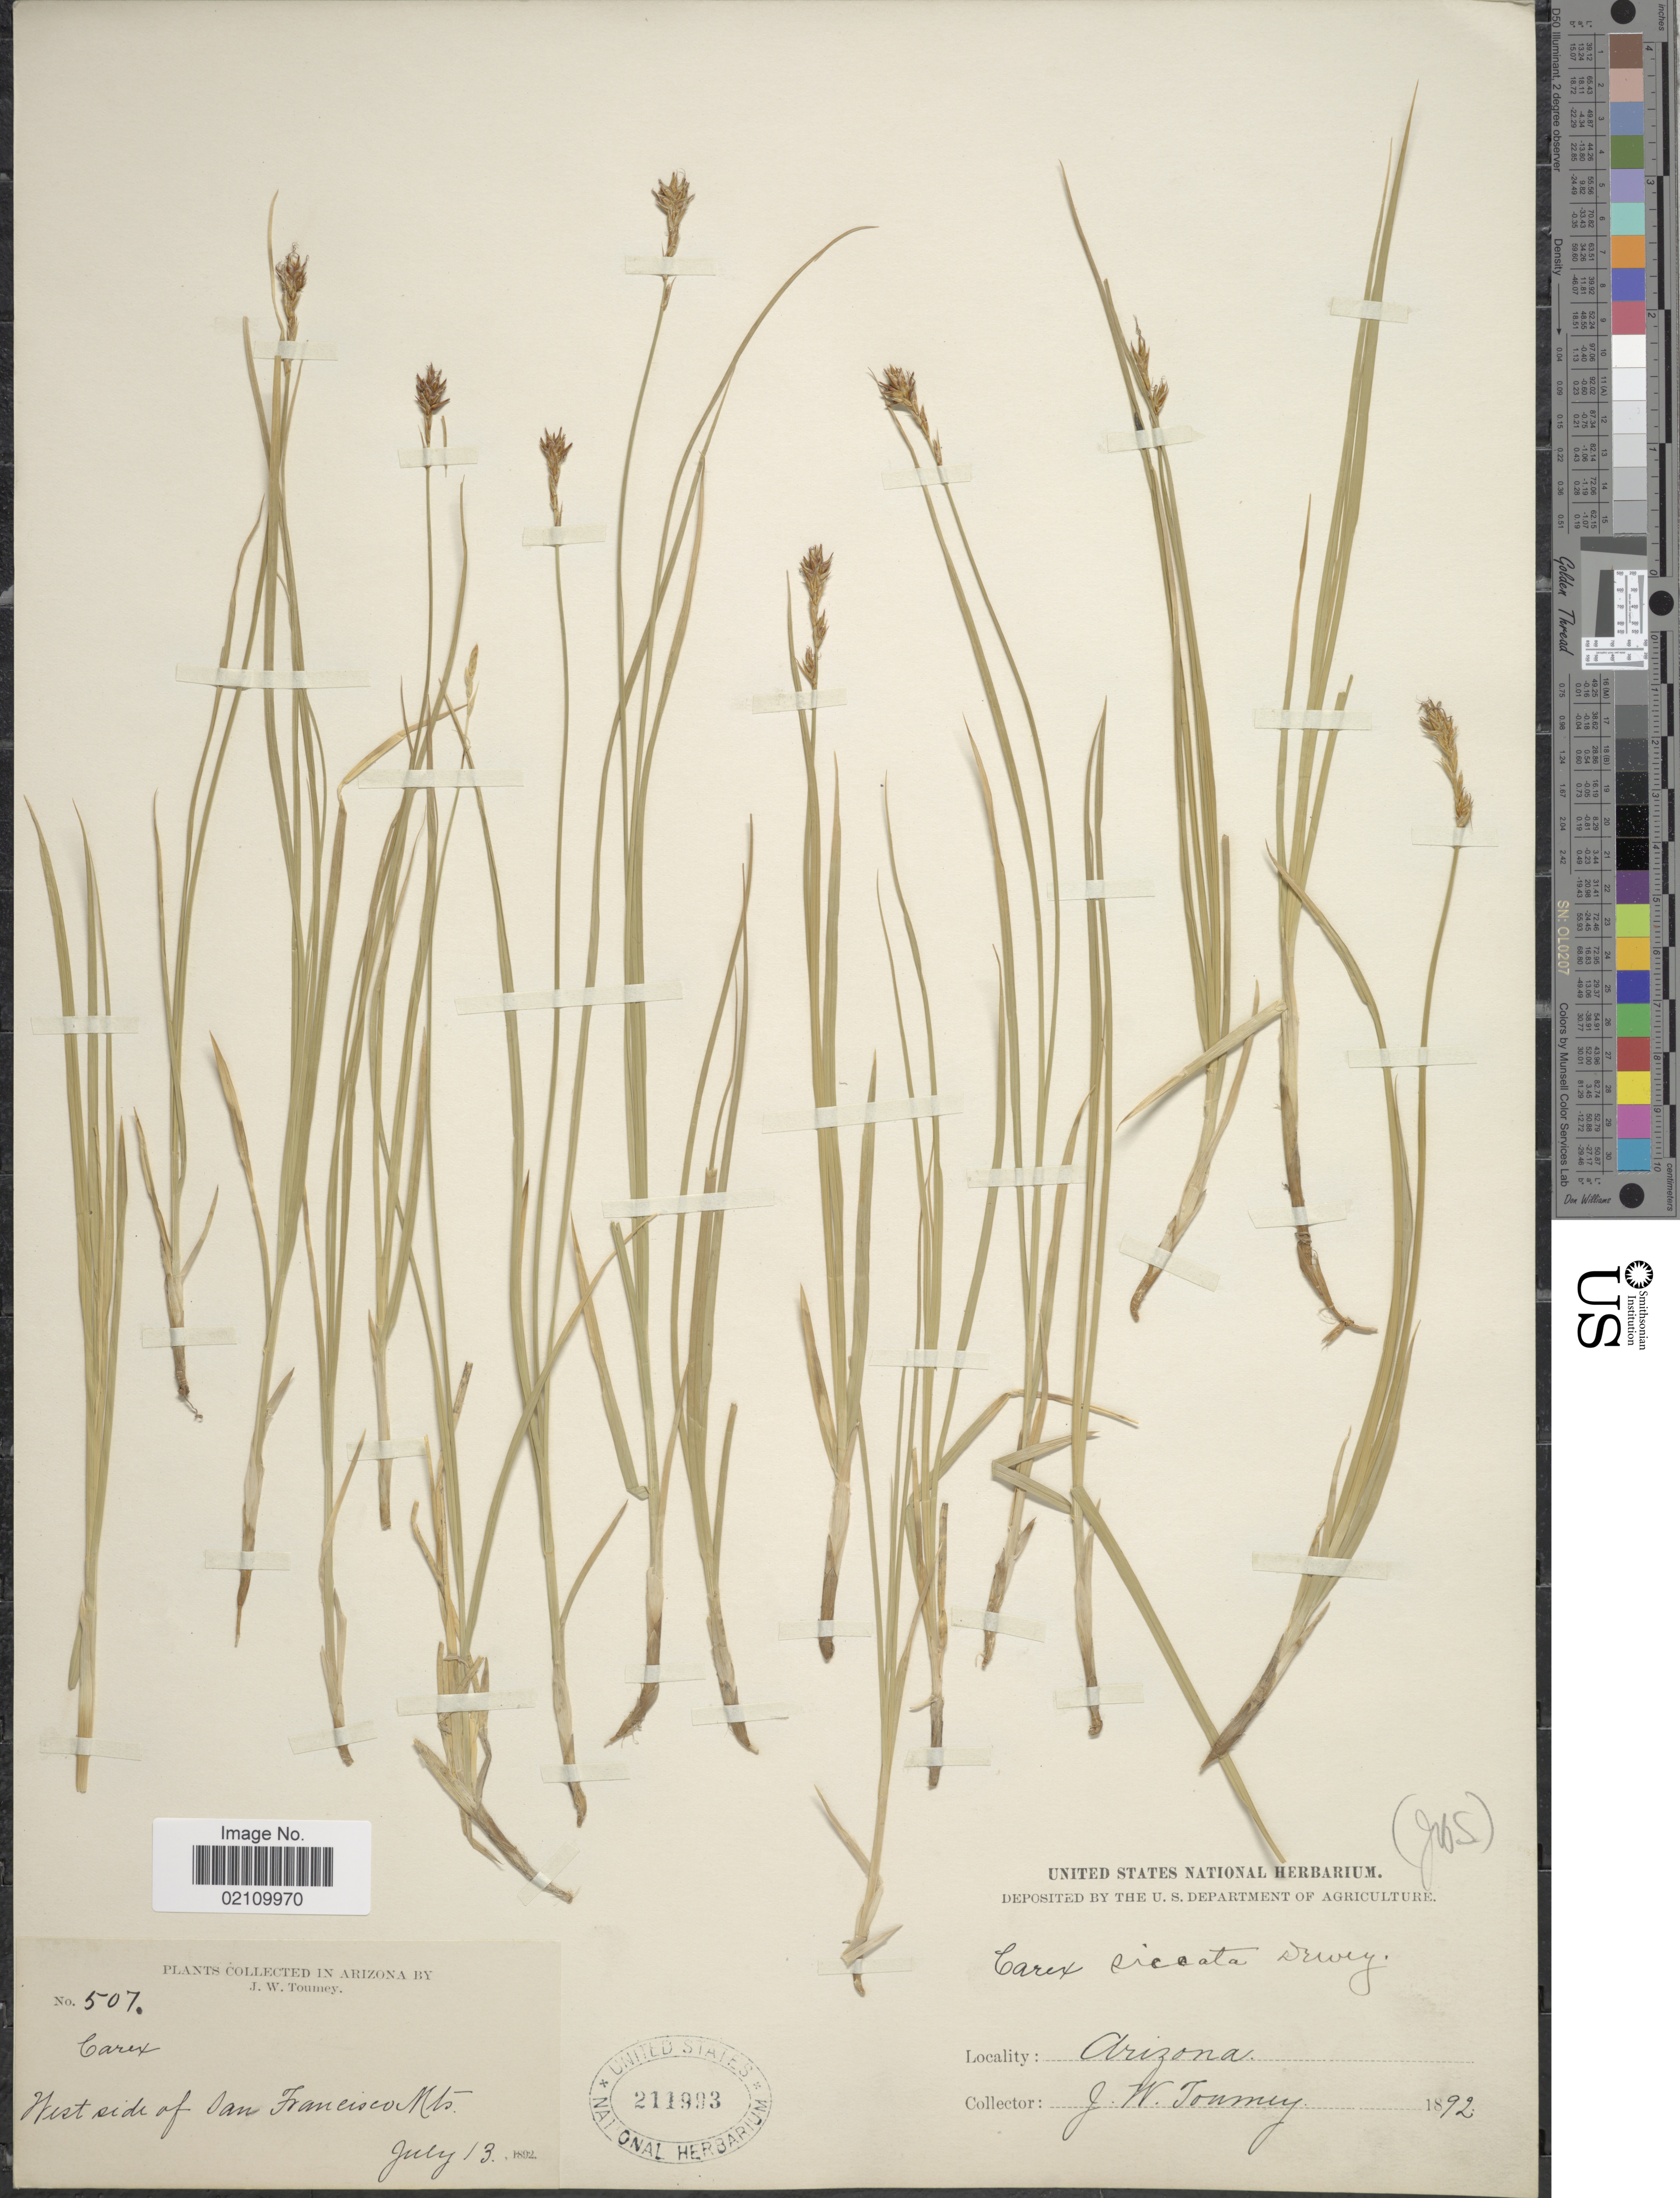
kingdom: Plantae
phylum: Tracheophyta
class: Liliopsida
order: Poales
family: Cyperaceae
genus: Carex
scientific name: Carex siccata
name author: Dewey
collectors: J. W. Toumey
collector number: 507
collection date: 1892-07-13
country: United States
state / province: Arizona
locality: West side of San Francisco Mts.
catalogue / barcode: US 211993